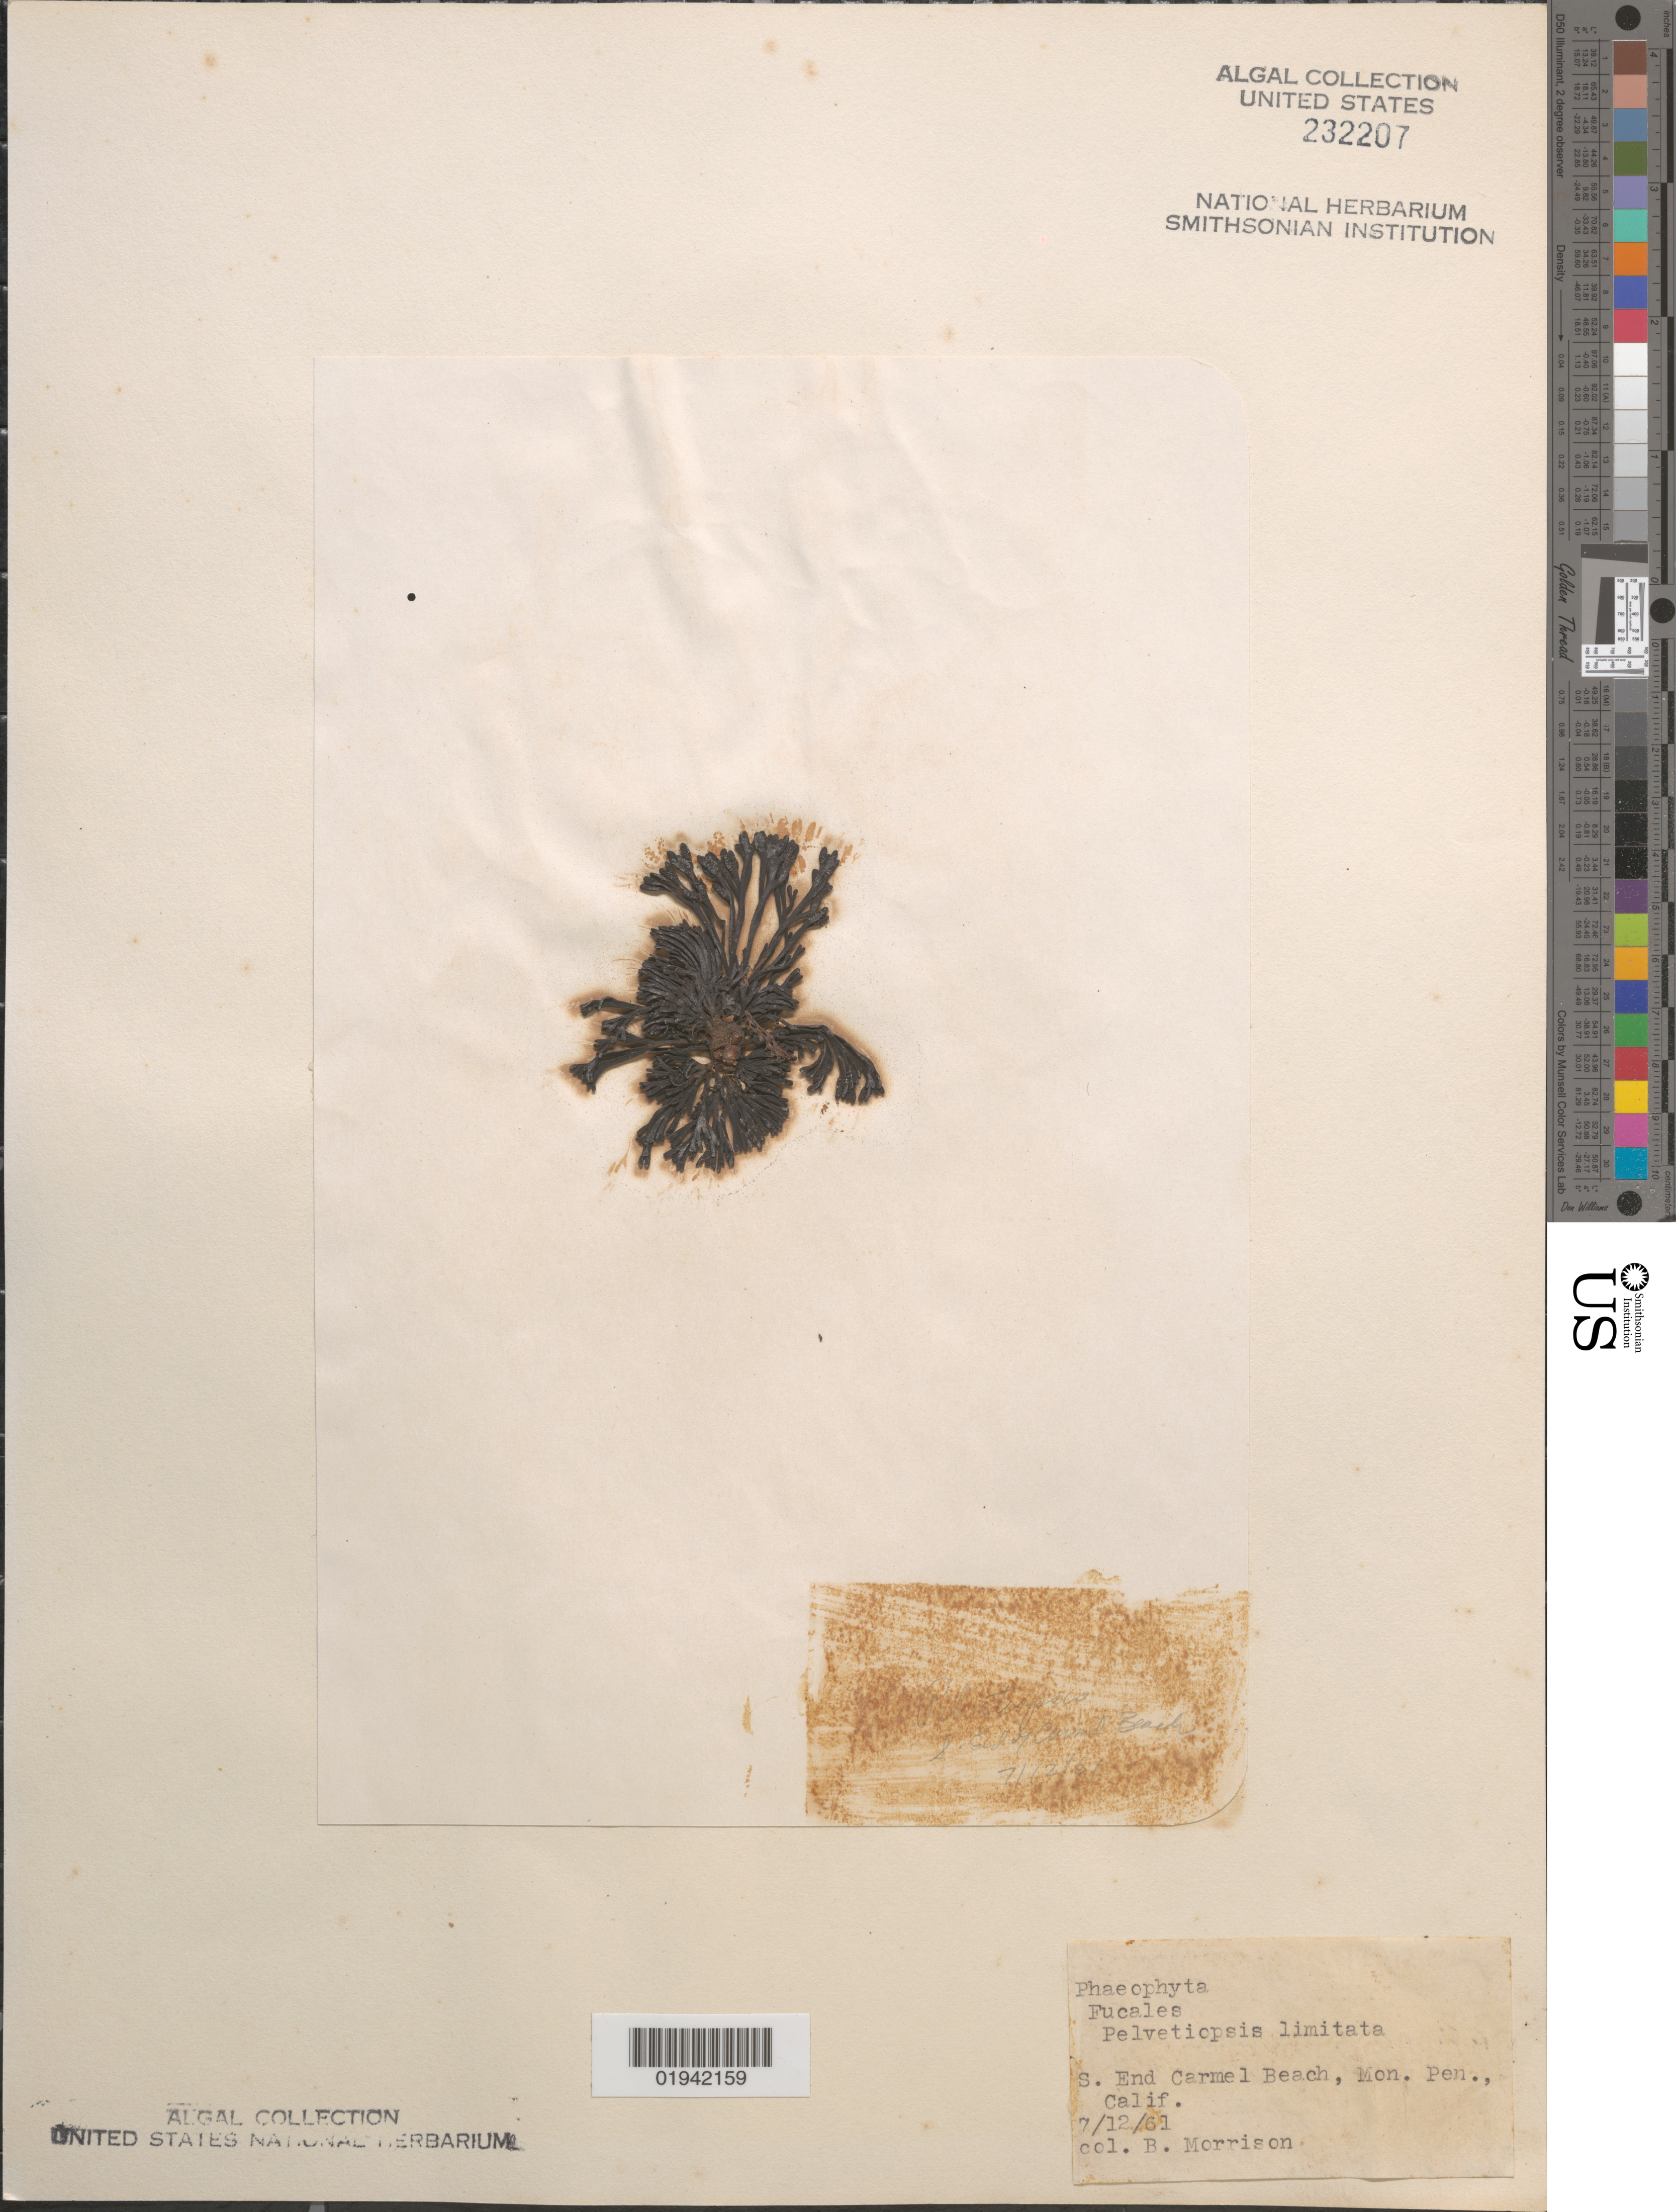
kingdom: Chromista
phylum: Ochrophyta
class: Phaeophyceae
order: Fucales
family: Fucaceae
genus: Pelvetiopsis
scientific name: Pelvetiopsis limitata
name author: N.L. Gardner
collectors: B. Morrison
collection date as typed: Transcribed d/m/y: 12/7/61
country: United States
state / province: California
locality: S. End Carmel Beach, Mon. Pen.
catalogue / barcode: US 232207